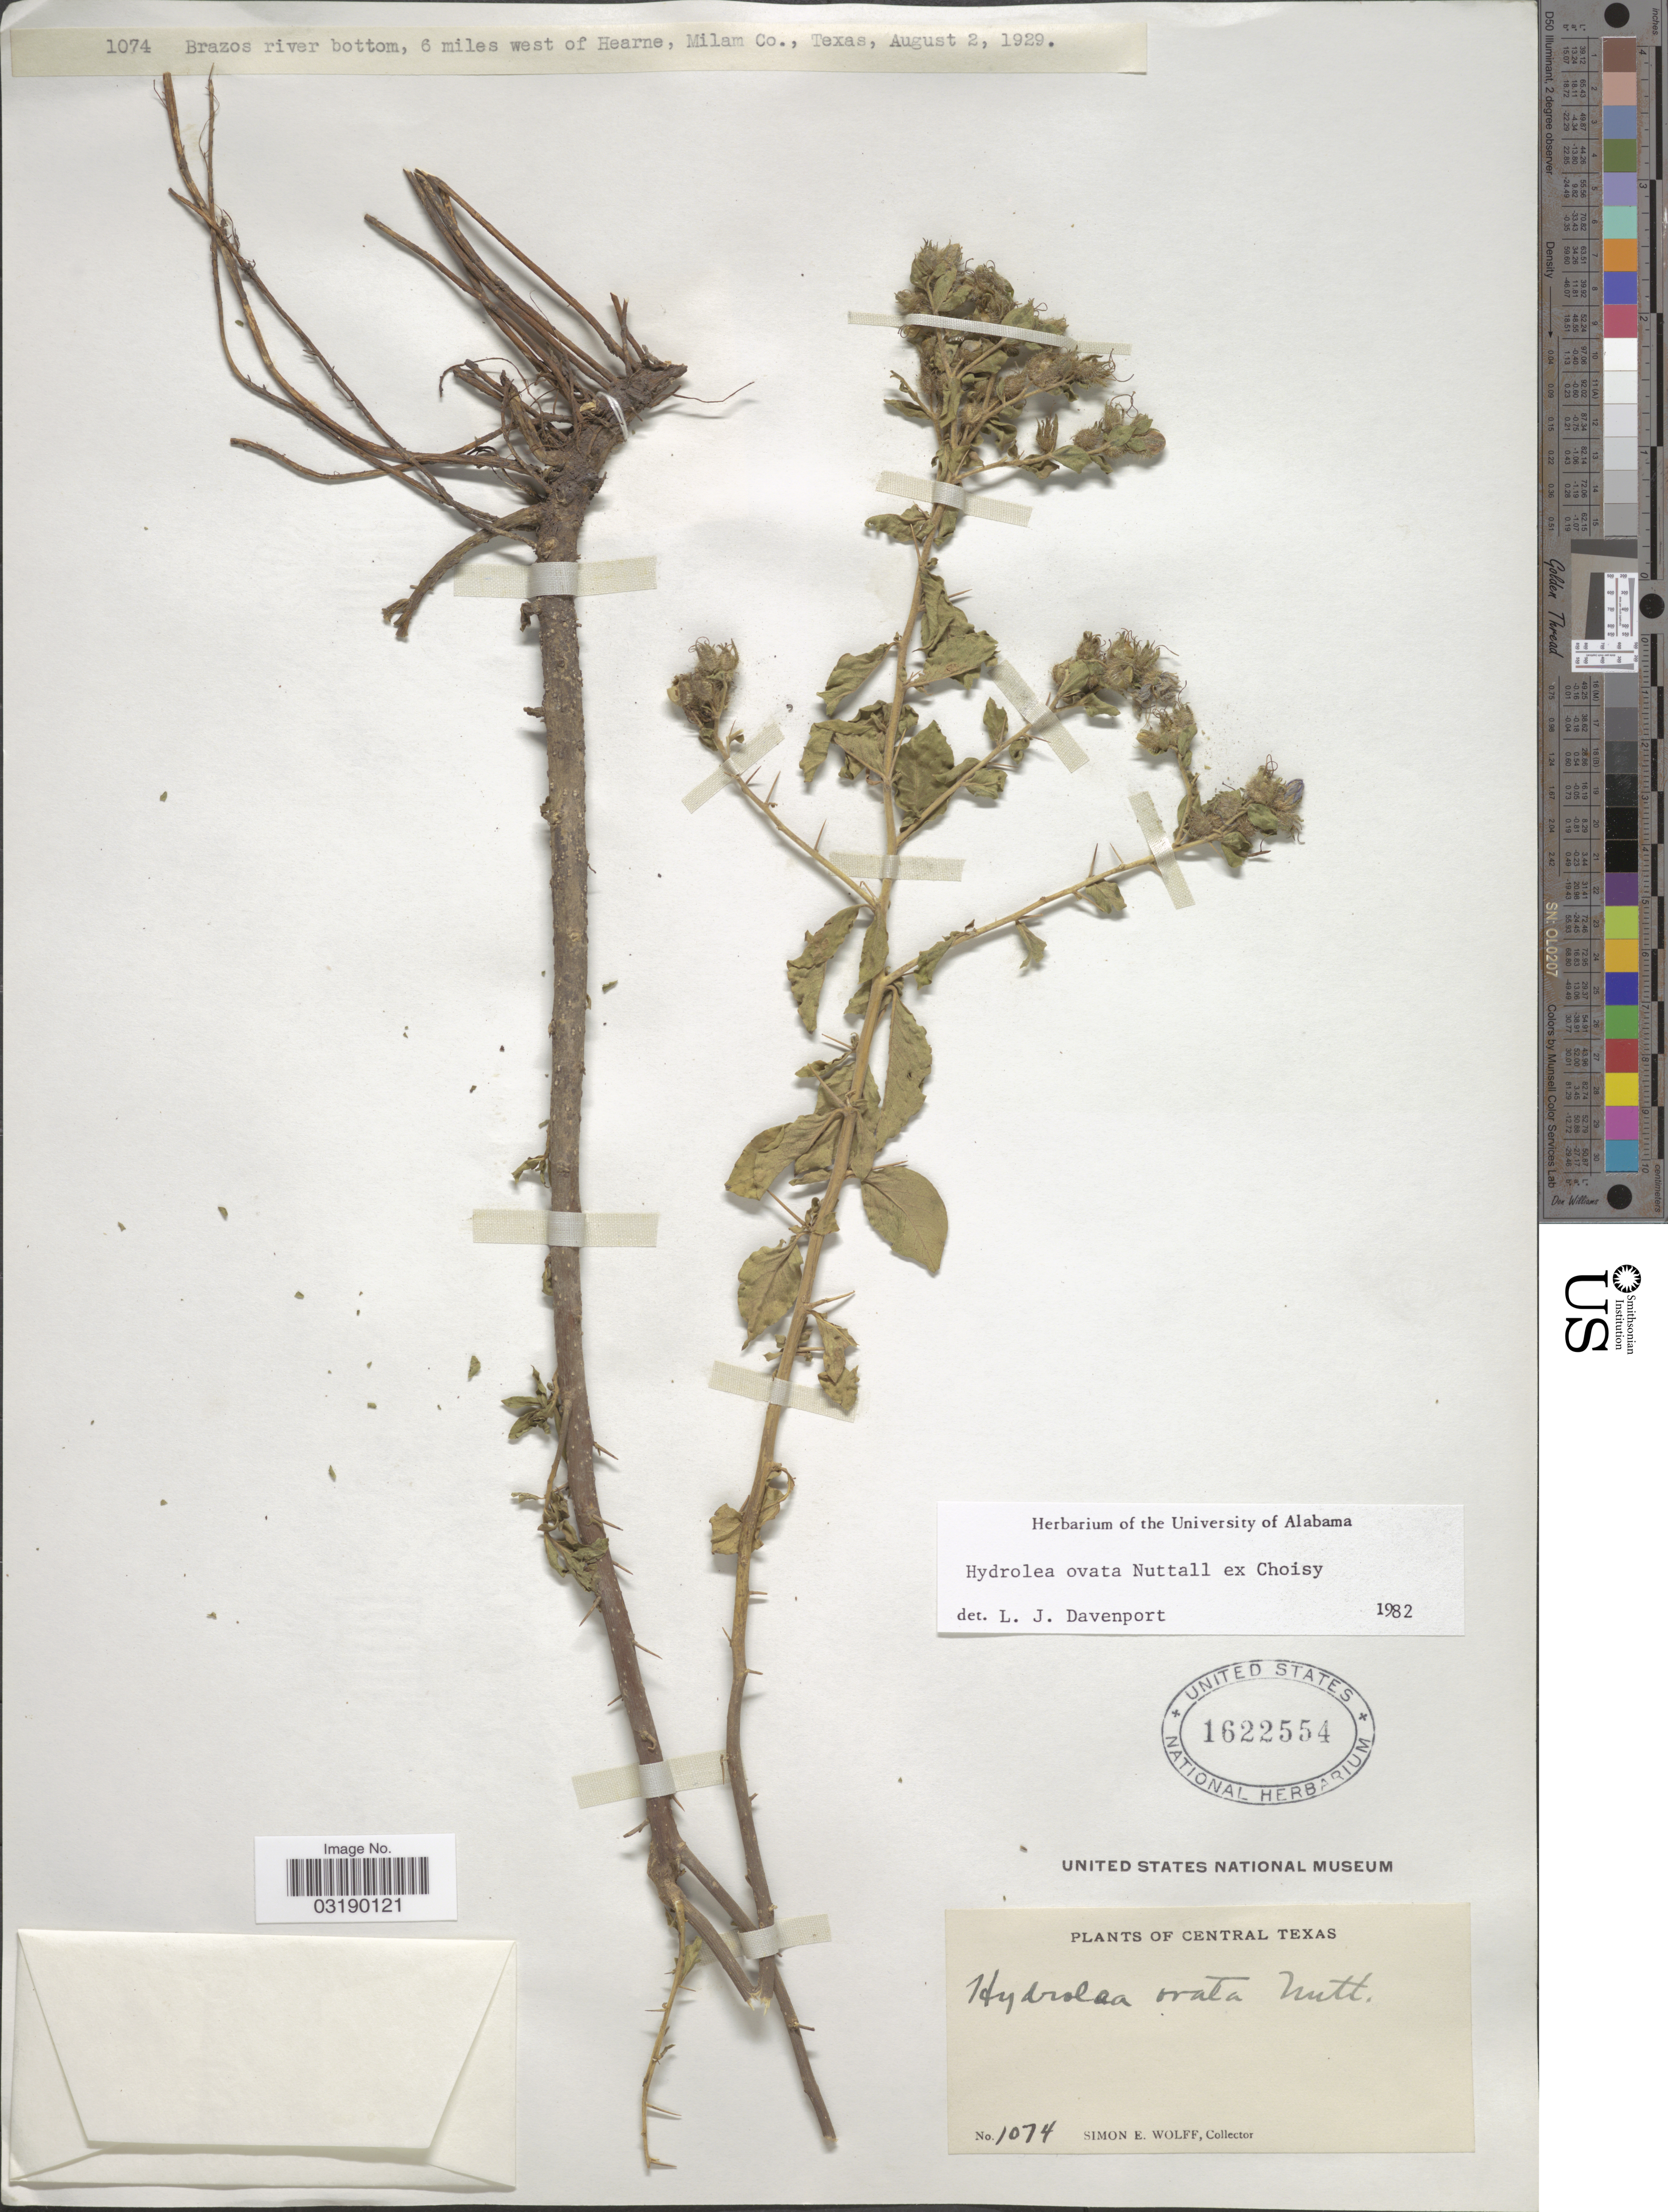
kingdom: Plantae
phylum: Tracheophyta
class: Magnoliopsida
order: Solanales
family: Hydroleaceae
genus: Hydrolea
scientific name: Hydrolea ovata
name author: Nutt. ex Choisy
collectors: S. E. Wolff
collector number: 1074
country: United States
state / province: Texas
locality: Central Texas.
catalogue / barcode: US 1622554